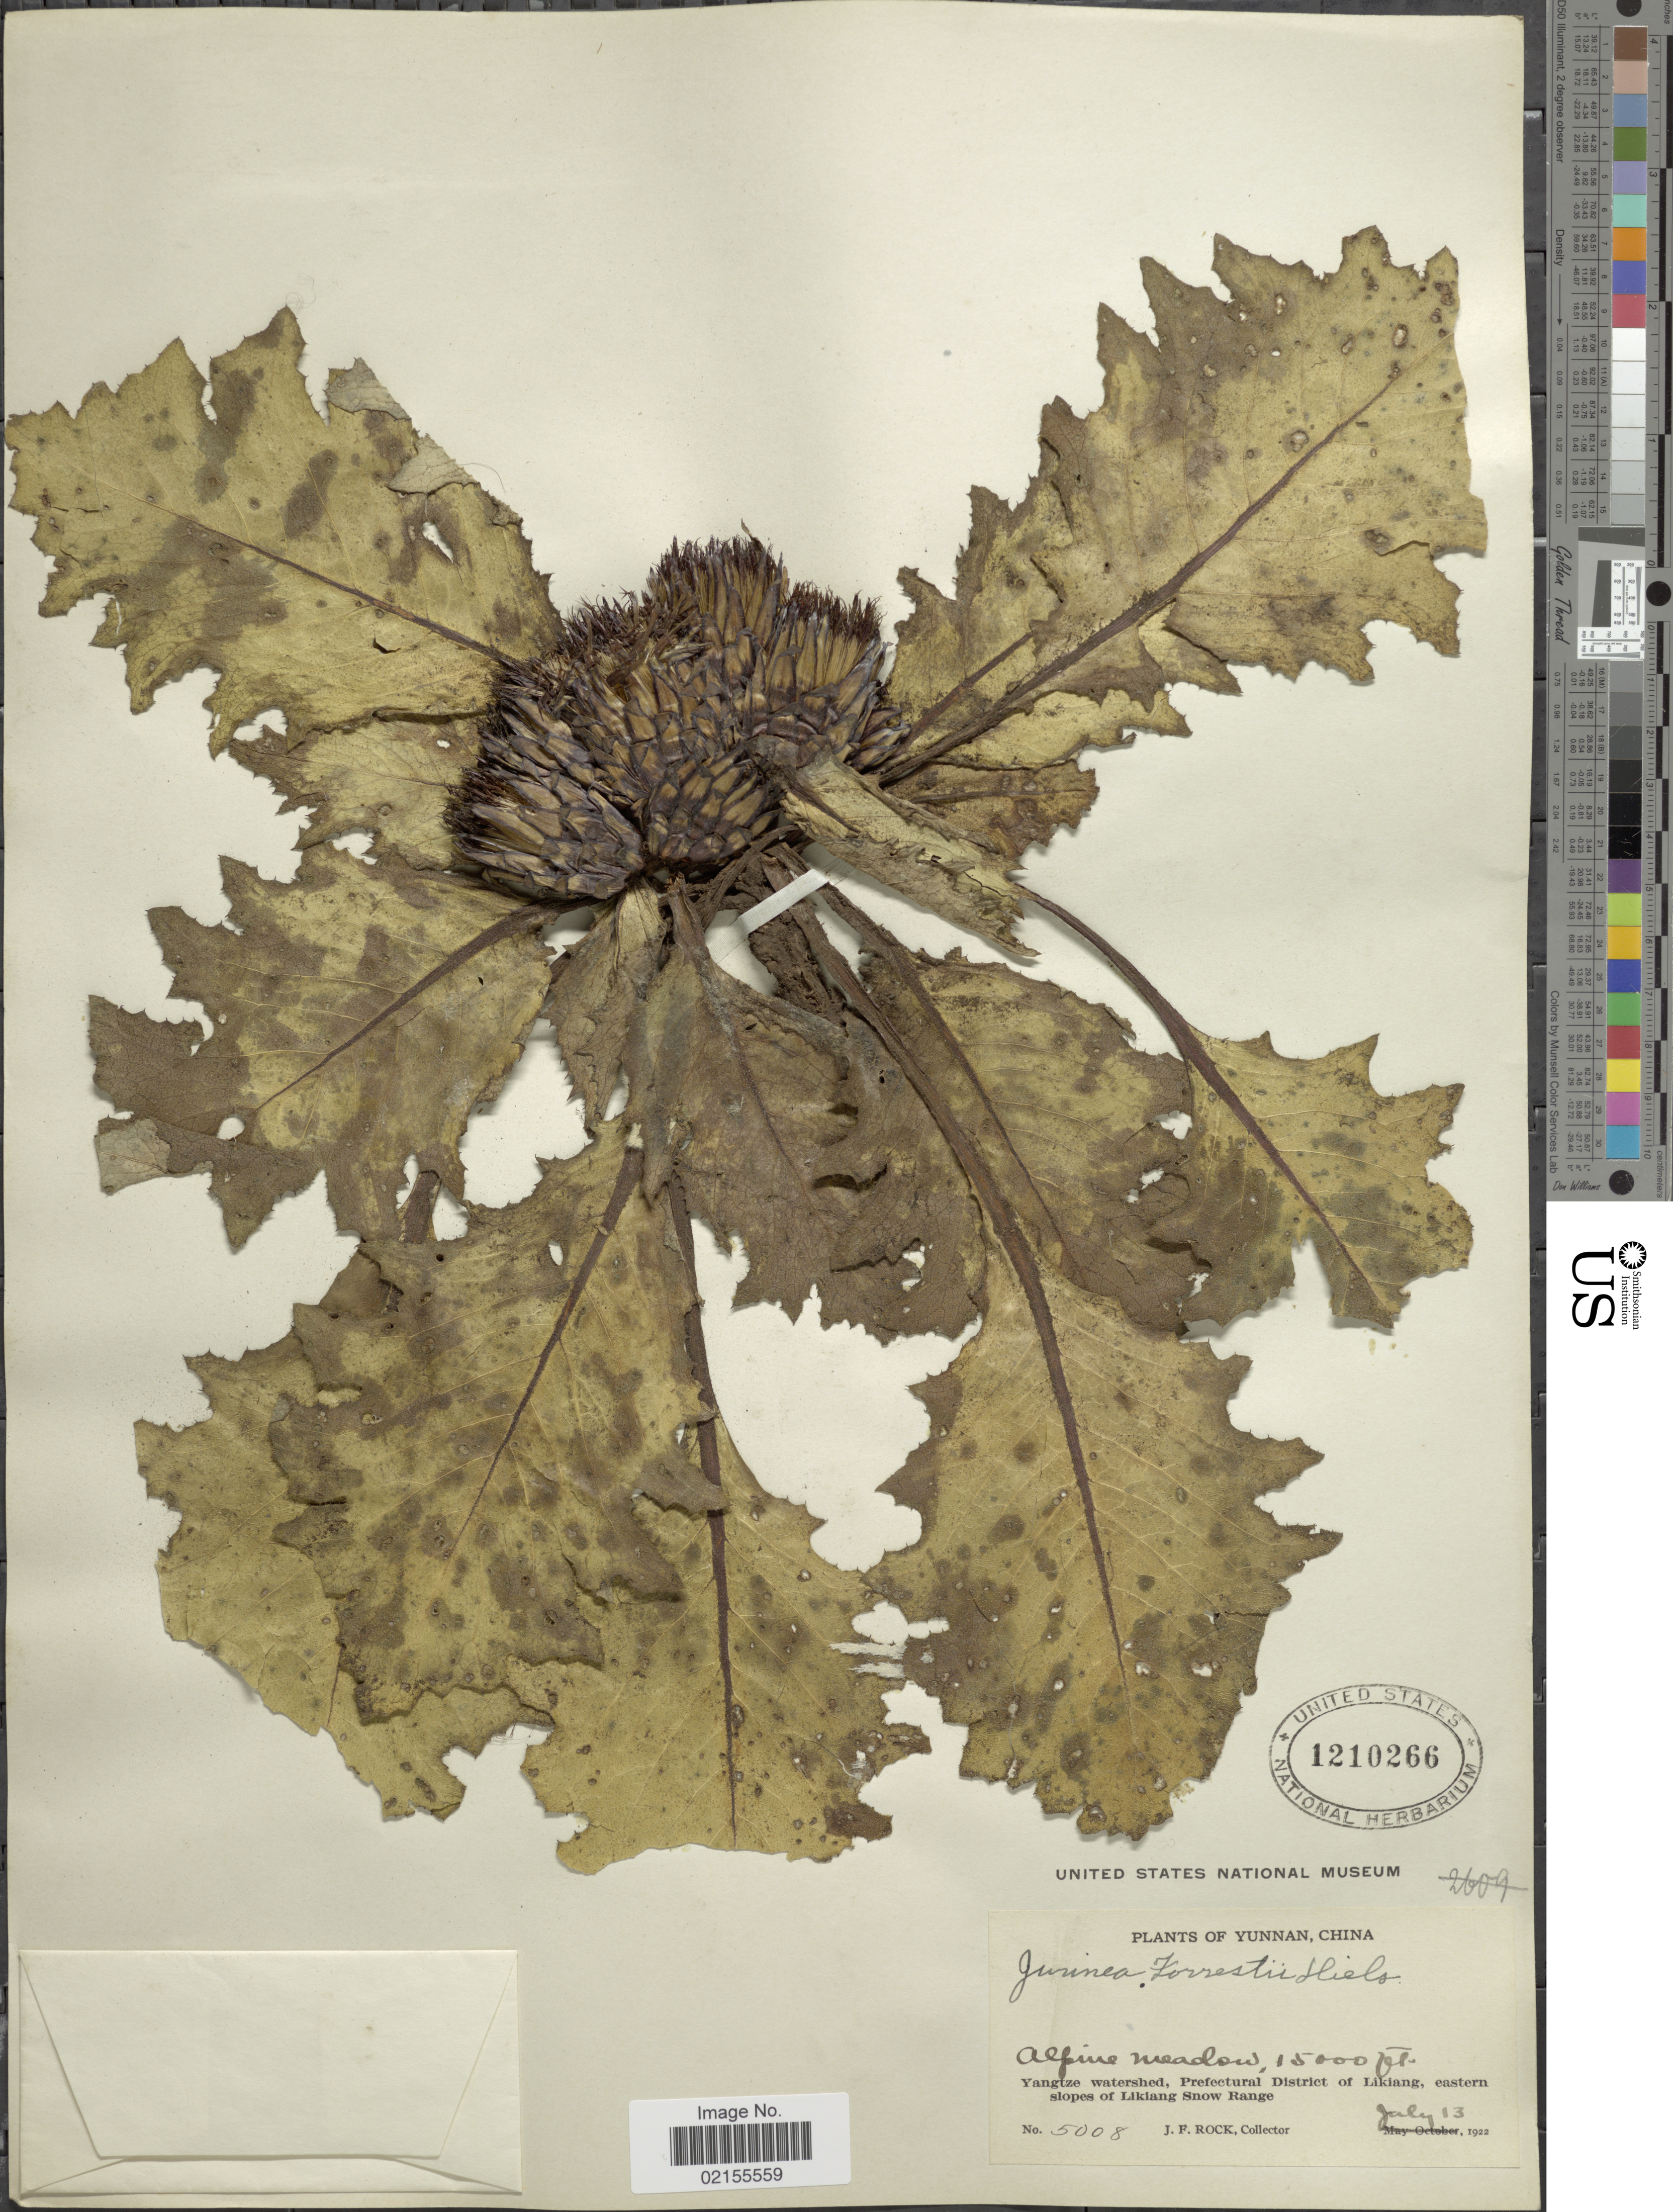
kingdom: Plantae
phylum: Tracheophyta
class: Magnoliopsida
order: Asterales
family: Asteraceae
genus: Dolomiaea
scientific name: Dolomiaea forrestii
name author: (Diels) C. Shih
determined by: Chen, Yousheng S.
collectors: J. Rock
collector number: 5008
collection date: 1922-07-13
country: China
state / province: Yunnan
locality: Alpine meadows, Yangtze watershed, Prefectural District of Likiang, eastern slopes of Likiang Snow Range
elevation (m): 4572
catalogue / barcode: US 1210266